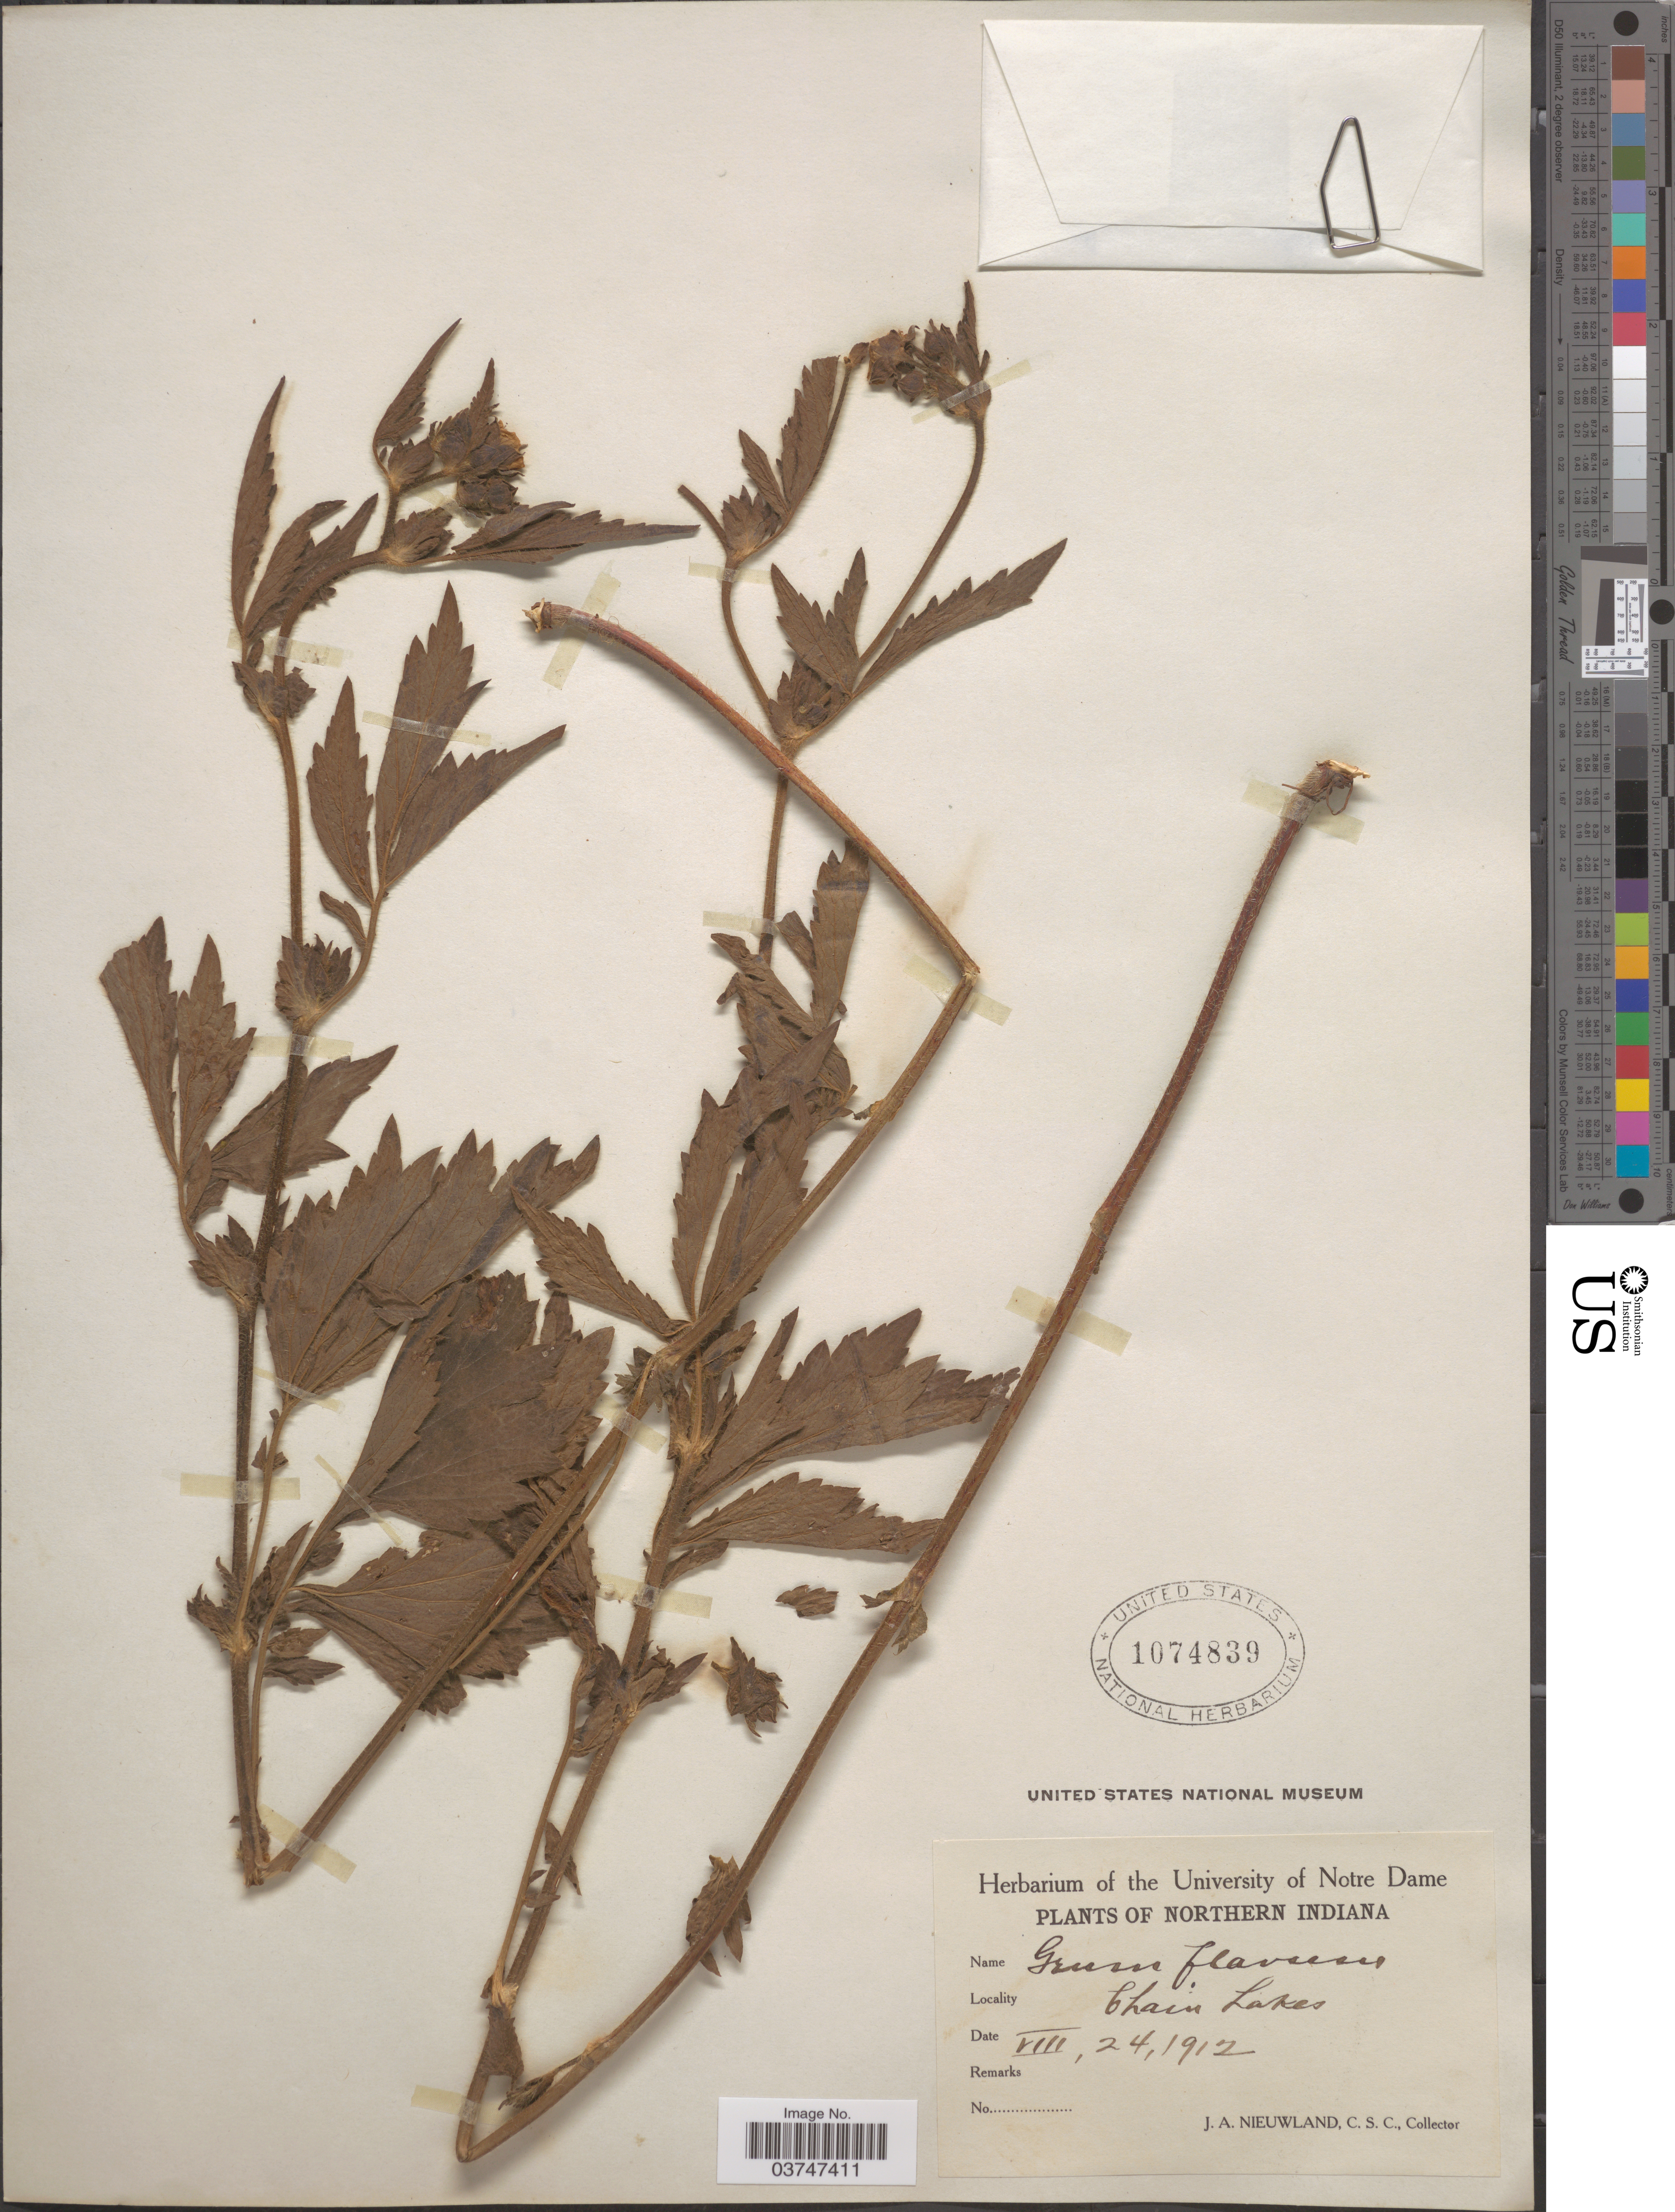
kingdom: Plantae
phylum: Tracheophyta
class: Magnoliopsida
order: Rosales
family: Rosaceae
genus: Geum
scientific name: Geum flavum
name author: (Porter) E.P. Bicknell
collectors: J. A. Nieuwland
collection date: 1912-08-24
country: United States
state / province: Indiana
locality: Northern Indiana. Chain Lakes.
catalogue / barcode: US 1074839